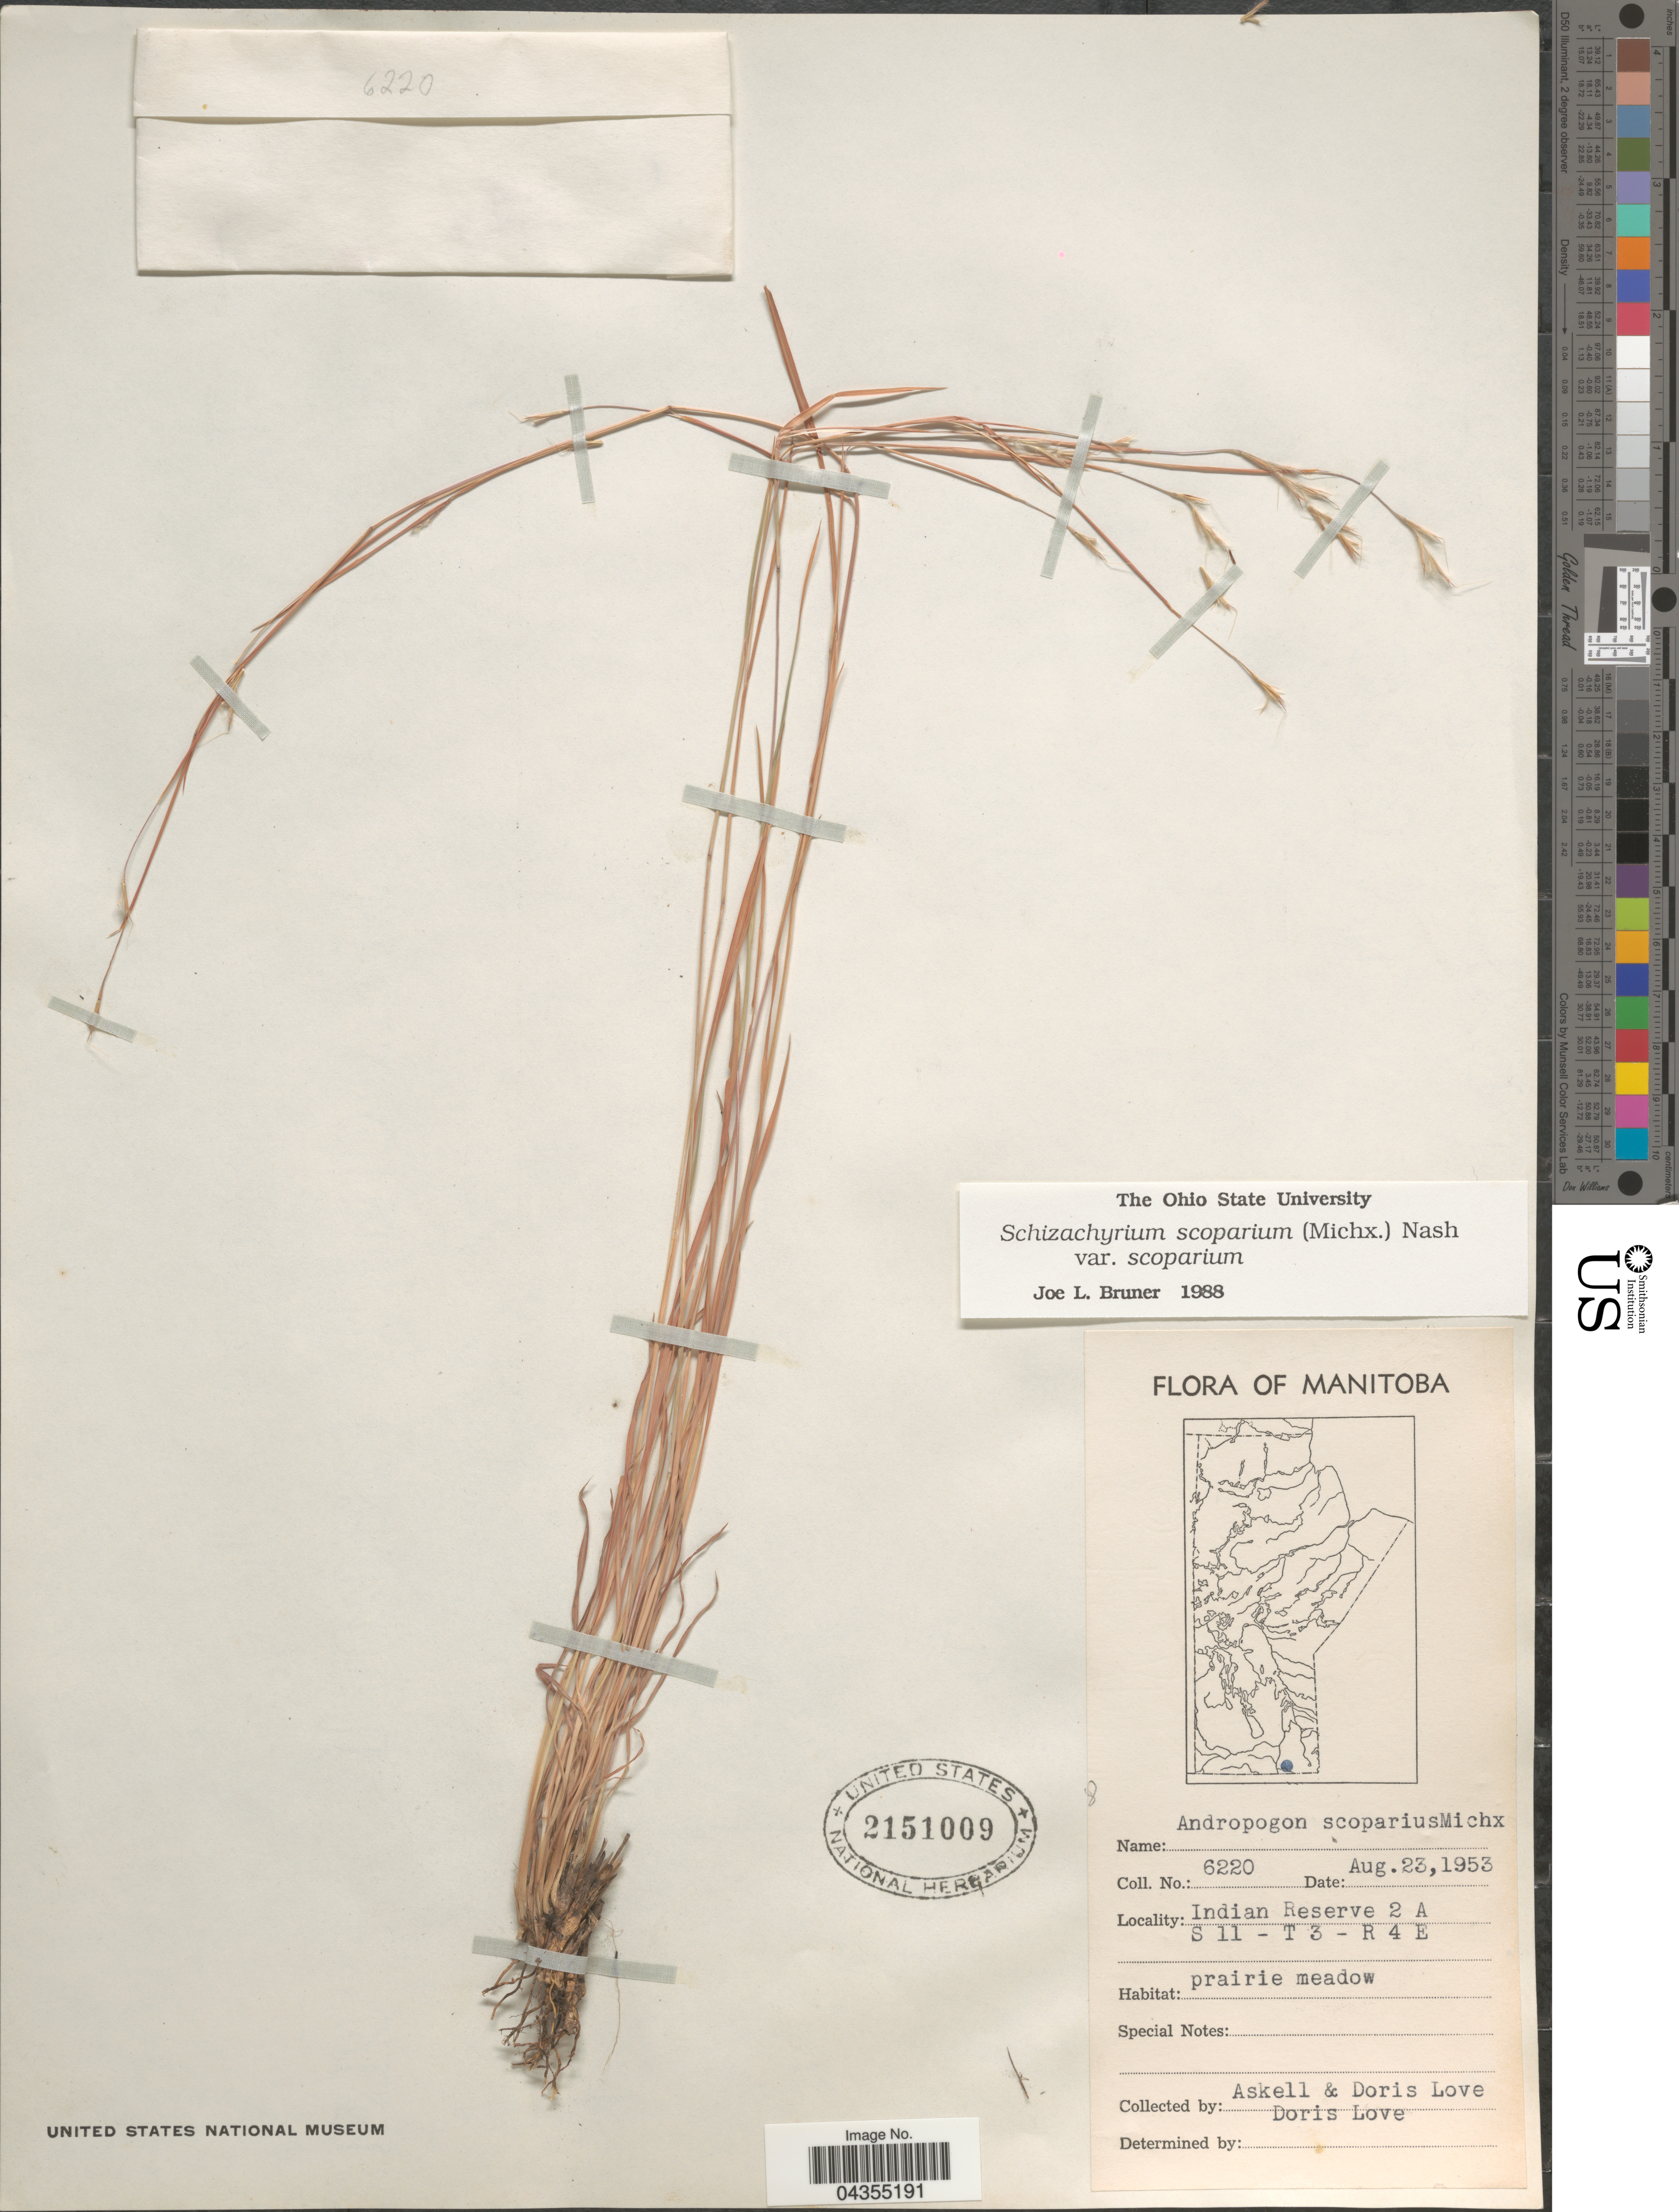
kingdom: Plantae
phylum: Tracheophyta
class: Liliopsida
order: Poales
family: Poaceae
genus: Schizachyrium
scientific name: Schizachyrium scoparium var. scoparium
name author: (Michx.) Nash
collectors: Á. Löve & D. Löve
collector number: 6220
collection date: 1953-08-23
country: Canada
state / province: Manitoba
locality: Indian Reserve 2 A. S 11 - T 3- R 4 E.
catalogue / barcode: US 2151009